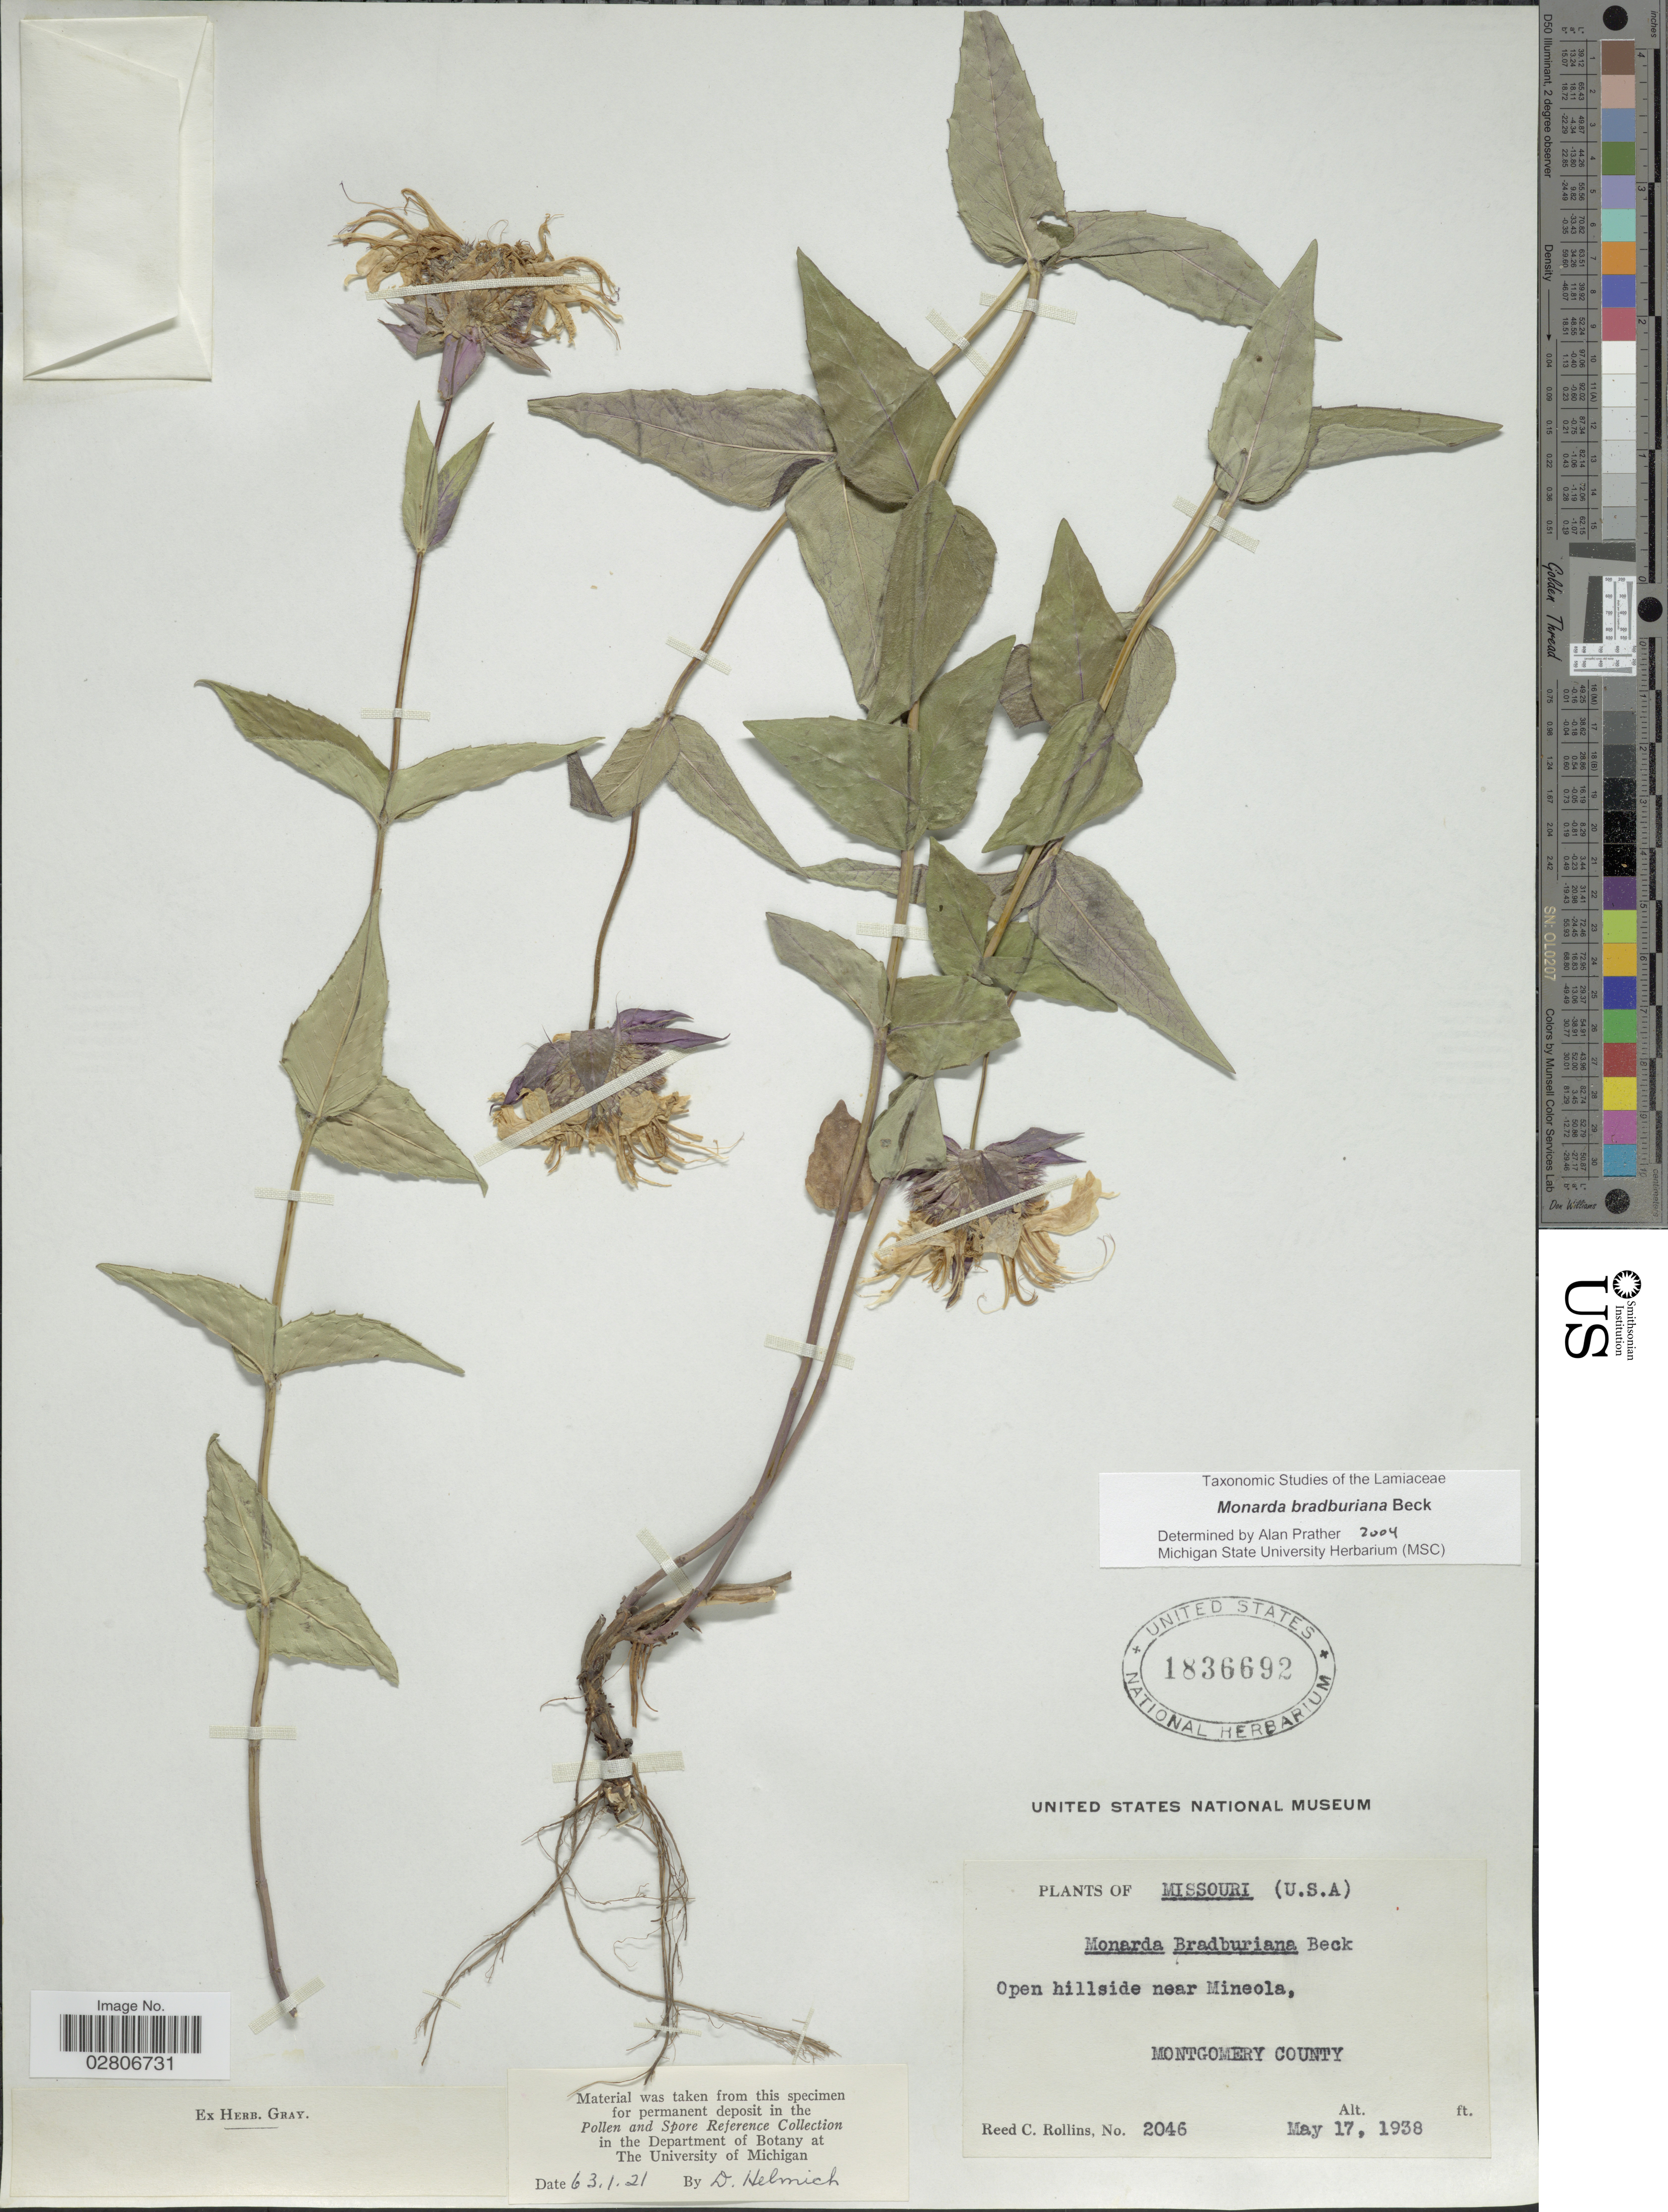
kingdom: Plantae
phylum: Tracheophyta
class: Magnoliopsida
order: Lamiales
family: Lamiaceae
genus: Monarda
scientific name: Monarda bradburiana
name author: L.C. Beck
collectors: R. C. Rollins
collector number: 2046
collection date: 1938-05-17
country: United States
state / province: Missouri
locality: Open hillside near Mineola, Montgomery County.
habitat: open hillside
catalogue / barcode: US 1836692